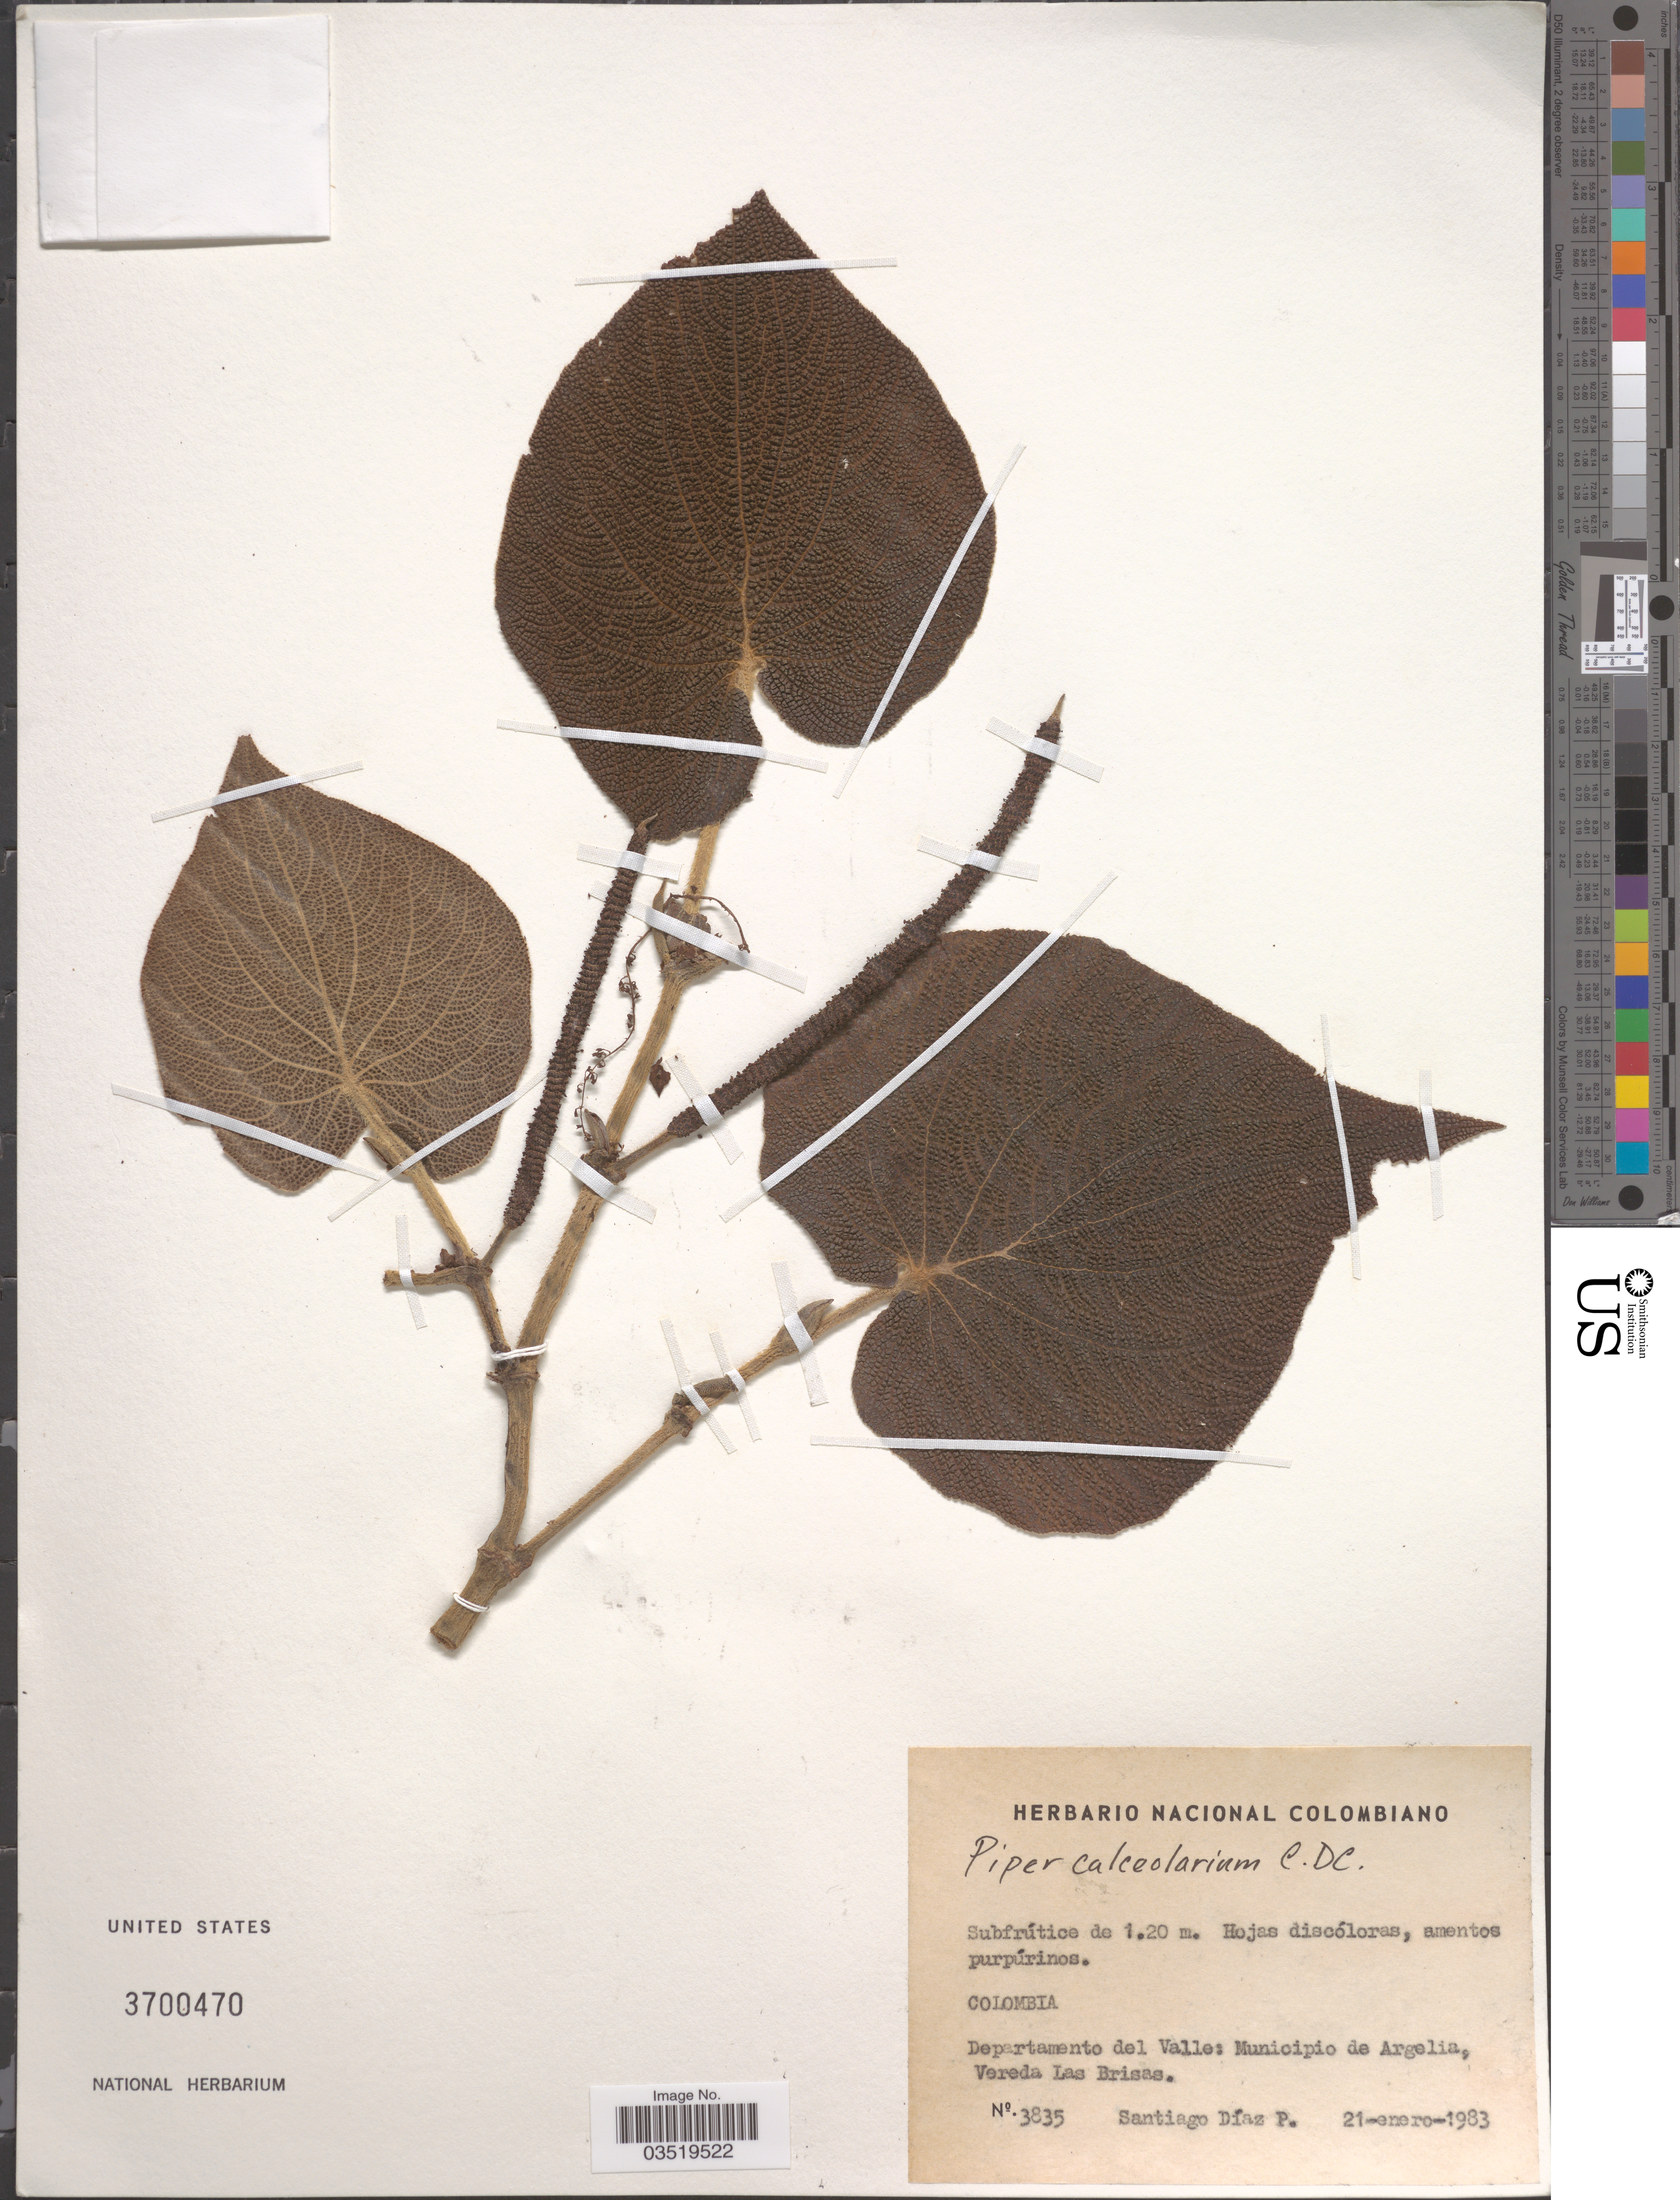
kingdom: Plantae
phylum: Tracheophyta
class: Magnoliopsida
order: Piperales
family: Piperaceae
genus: Piper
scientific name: Piper calceolarium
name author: C. DC.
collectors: S. Diaz P.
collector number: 3835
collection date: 1983-01-21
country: Colombia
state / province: Valle del Cauca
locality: Departamento del Valle: Municipio de Argelia, Vereda Las Brisas.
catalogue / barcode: US 3700470